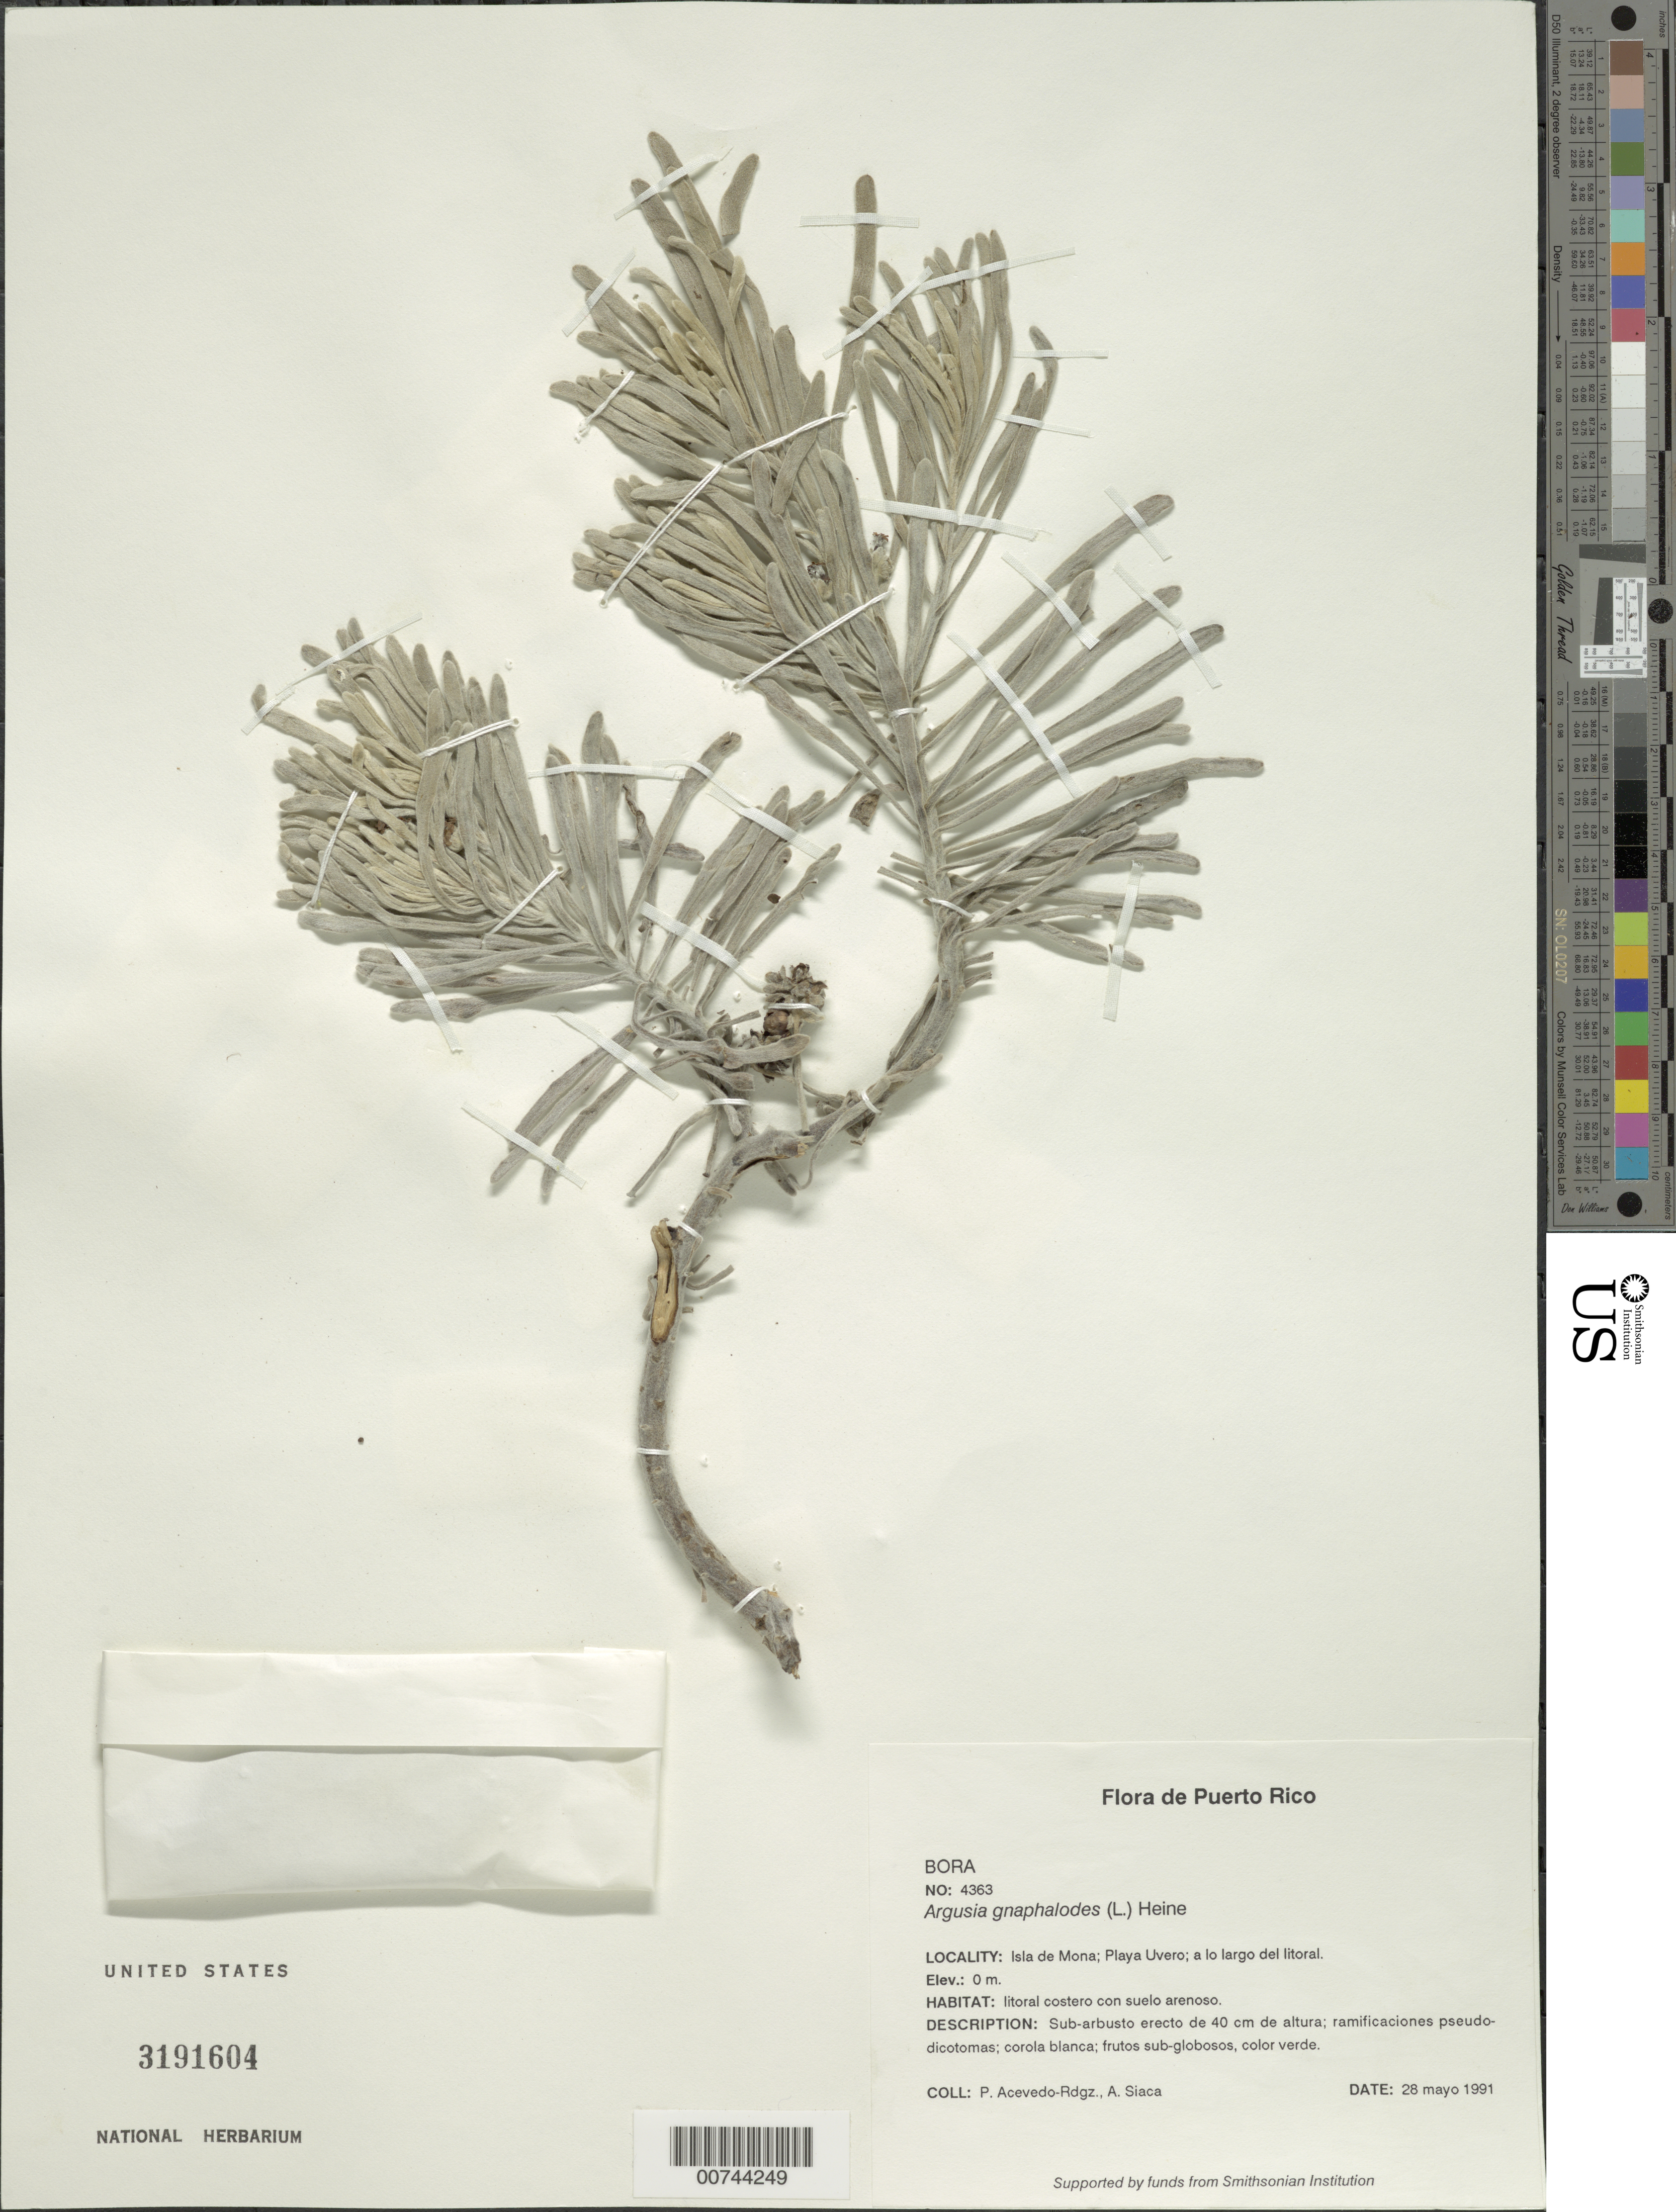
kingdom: Plantae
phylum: Tracheophyta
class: Magnoliopsida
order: Boraginales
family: Heliotropiaceae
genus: Argusia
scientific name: Argusia gnaphalodes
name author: (L.) Heine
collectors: P. Acevedo-Rodr. & A. Siaca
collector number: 4363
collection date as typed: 28 May 1991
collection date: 1991-05-28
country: Puerto Rico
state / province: Mayaguëz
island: Mona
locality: Isla de Mona; Playa Uvero; a lo largo del litoral.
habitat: litoral costero con suelo arenoso.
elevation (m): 0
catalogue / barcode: US 3191604